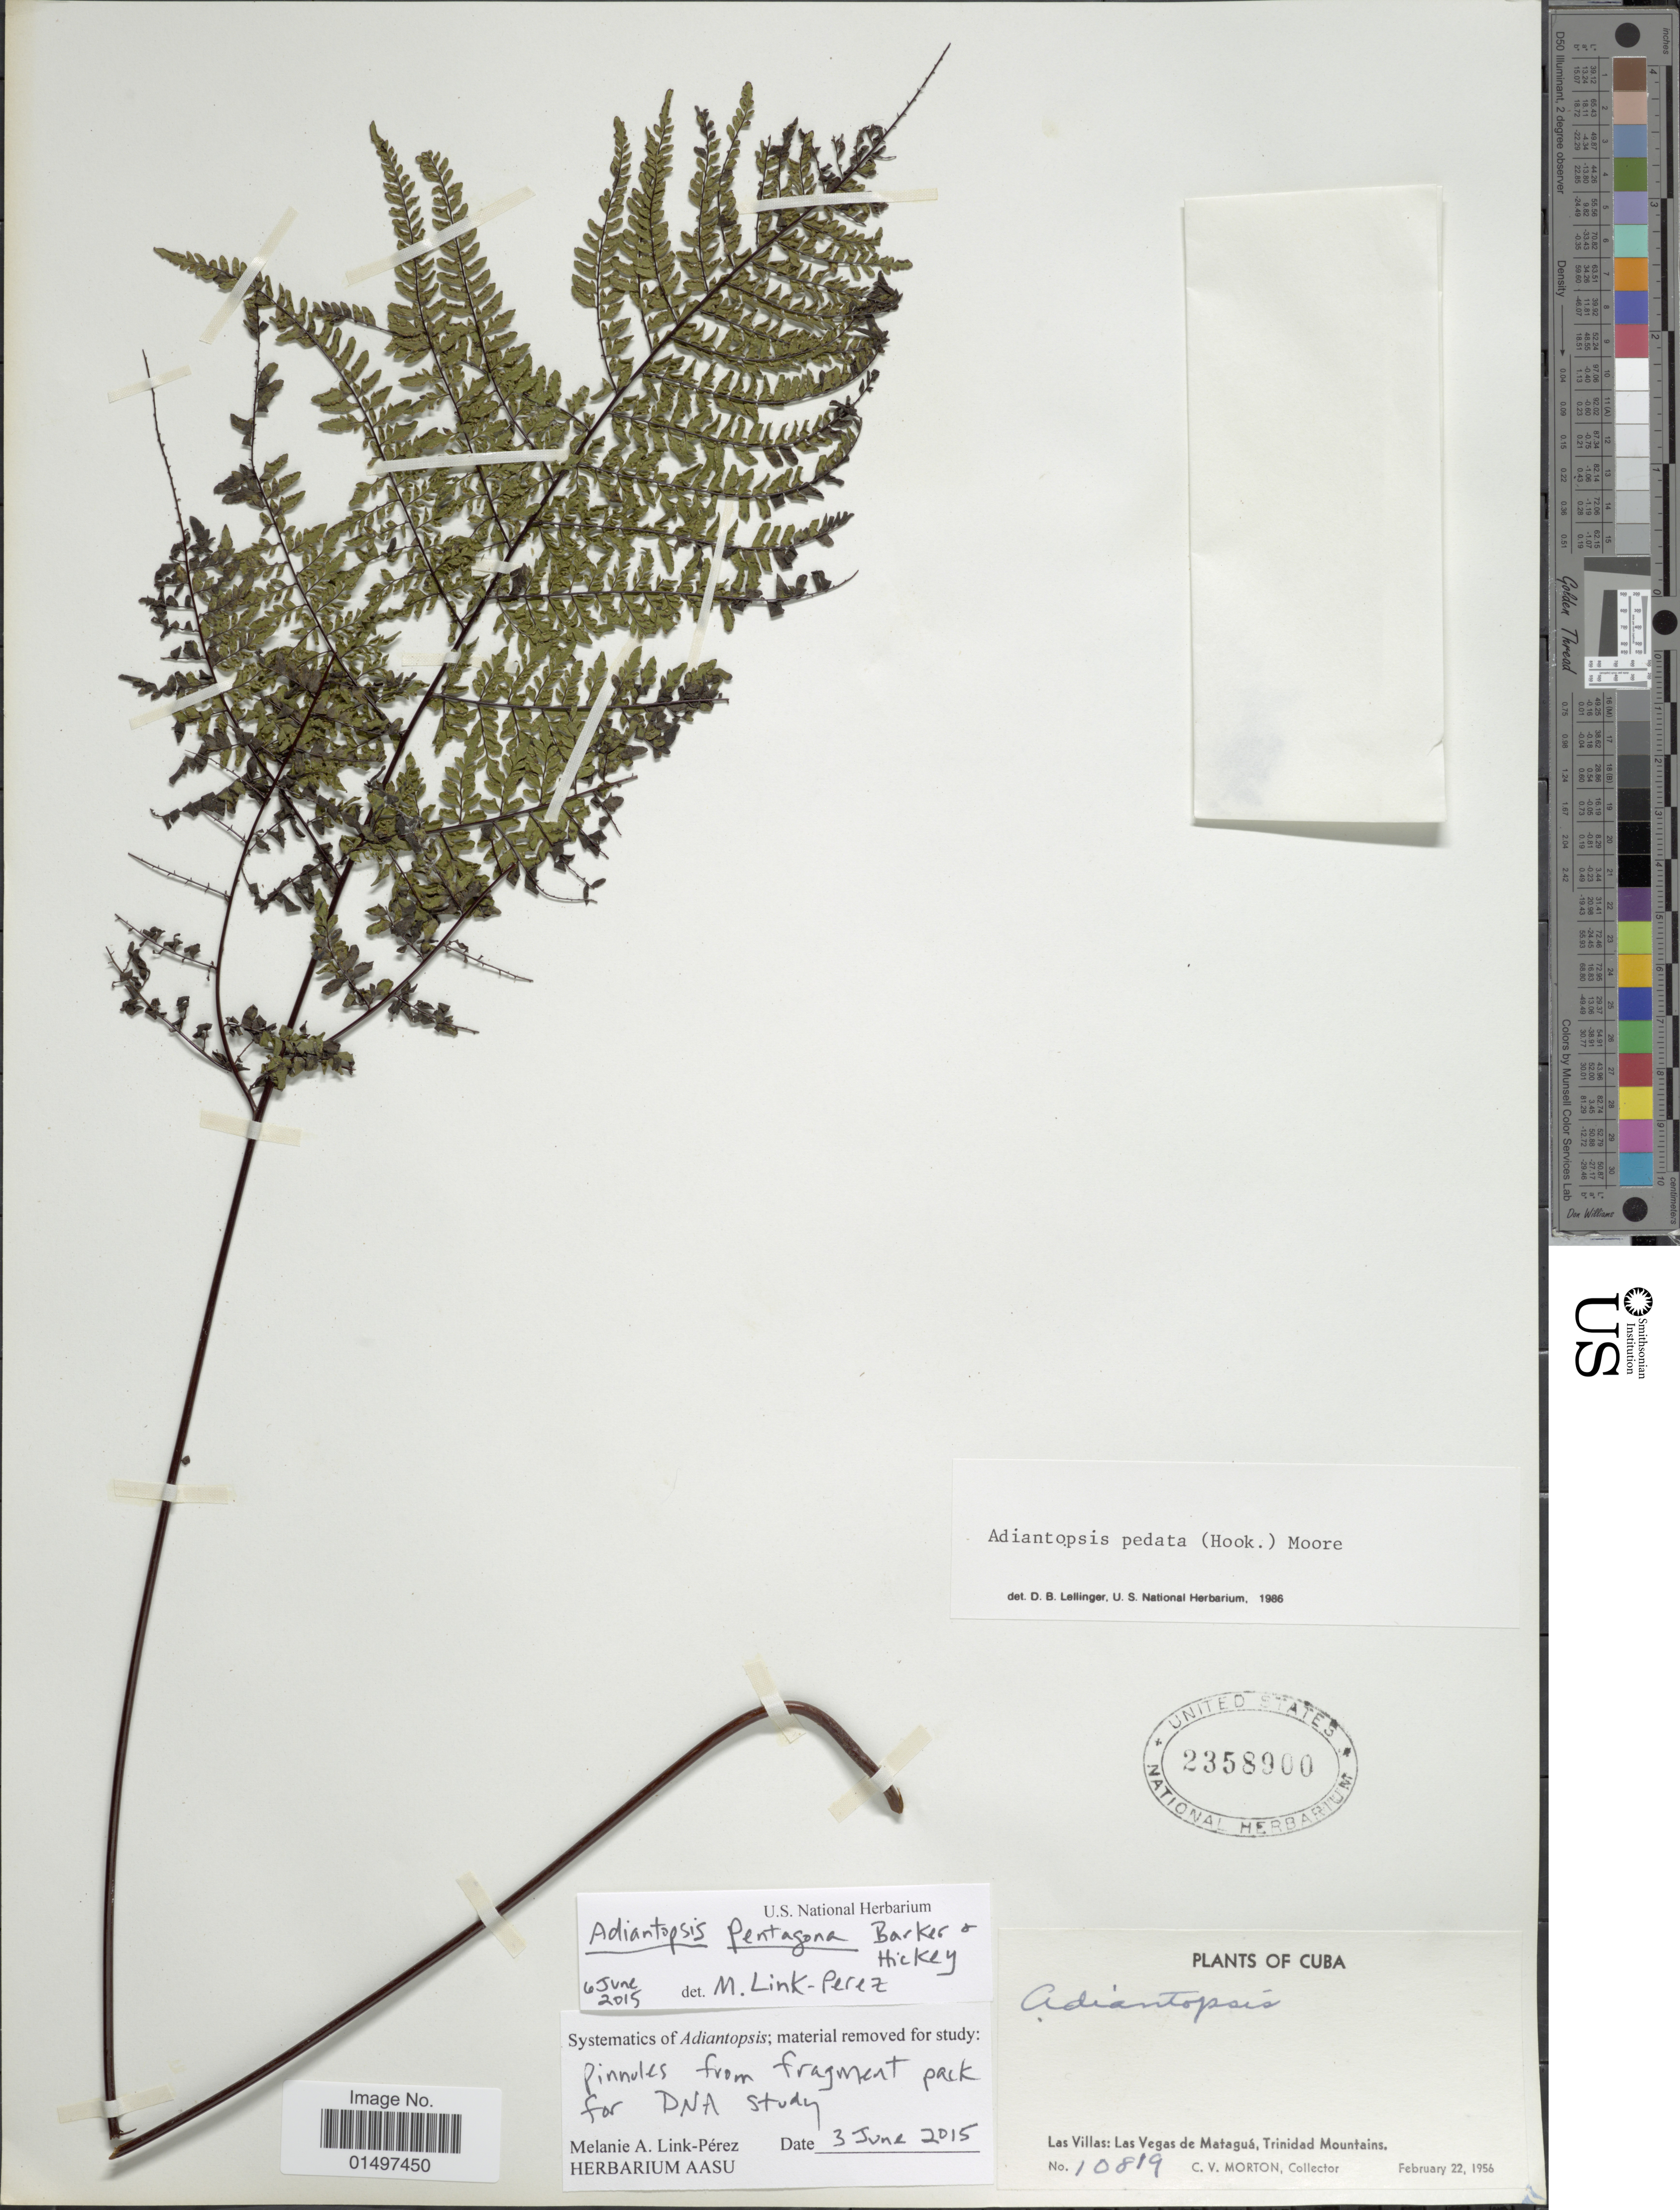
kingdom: Plantae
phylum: Tracheophyta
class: Polypodiopsida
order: Polypodiales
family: Pteridaceae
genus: Adiantopsis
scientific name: Adiantopsis pentagona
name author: M.S. Barker & Hickey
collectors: C. V. Morton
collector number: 10819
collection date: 1956-02-22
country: Cuba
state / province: Las Villas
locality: Las Vegas de Matagua, Trinidad Mountains.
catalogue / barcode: US 2358900